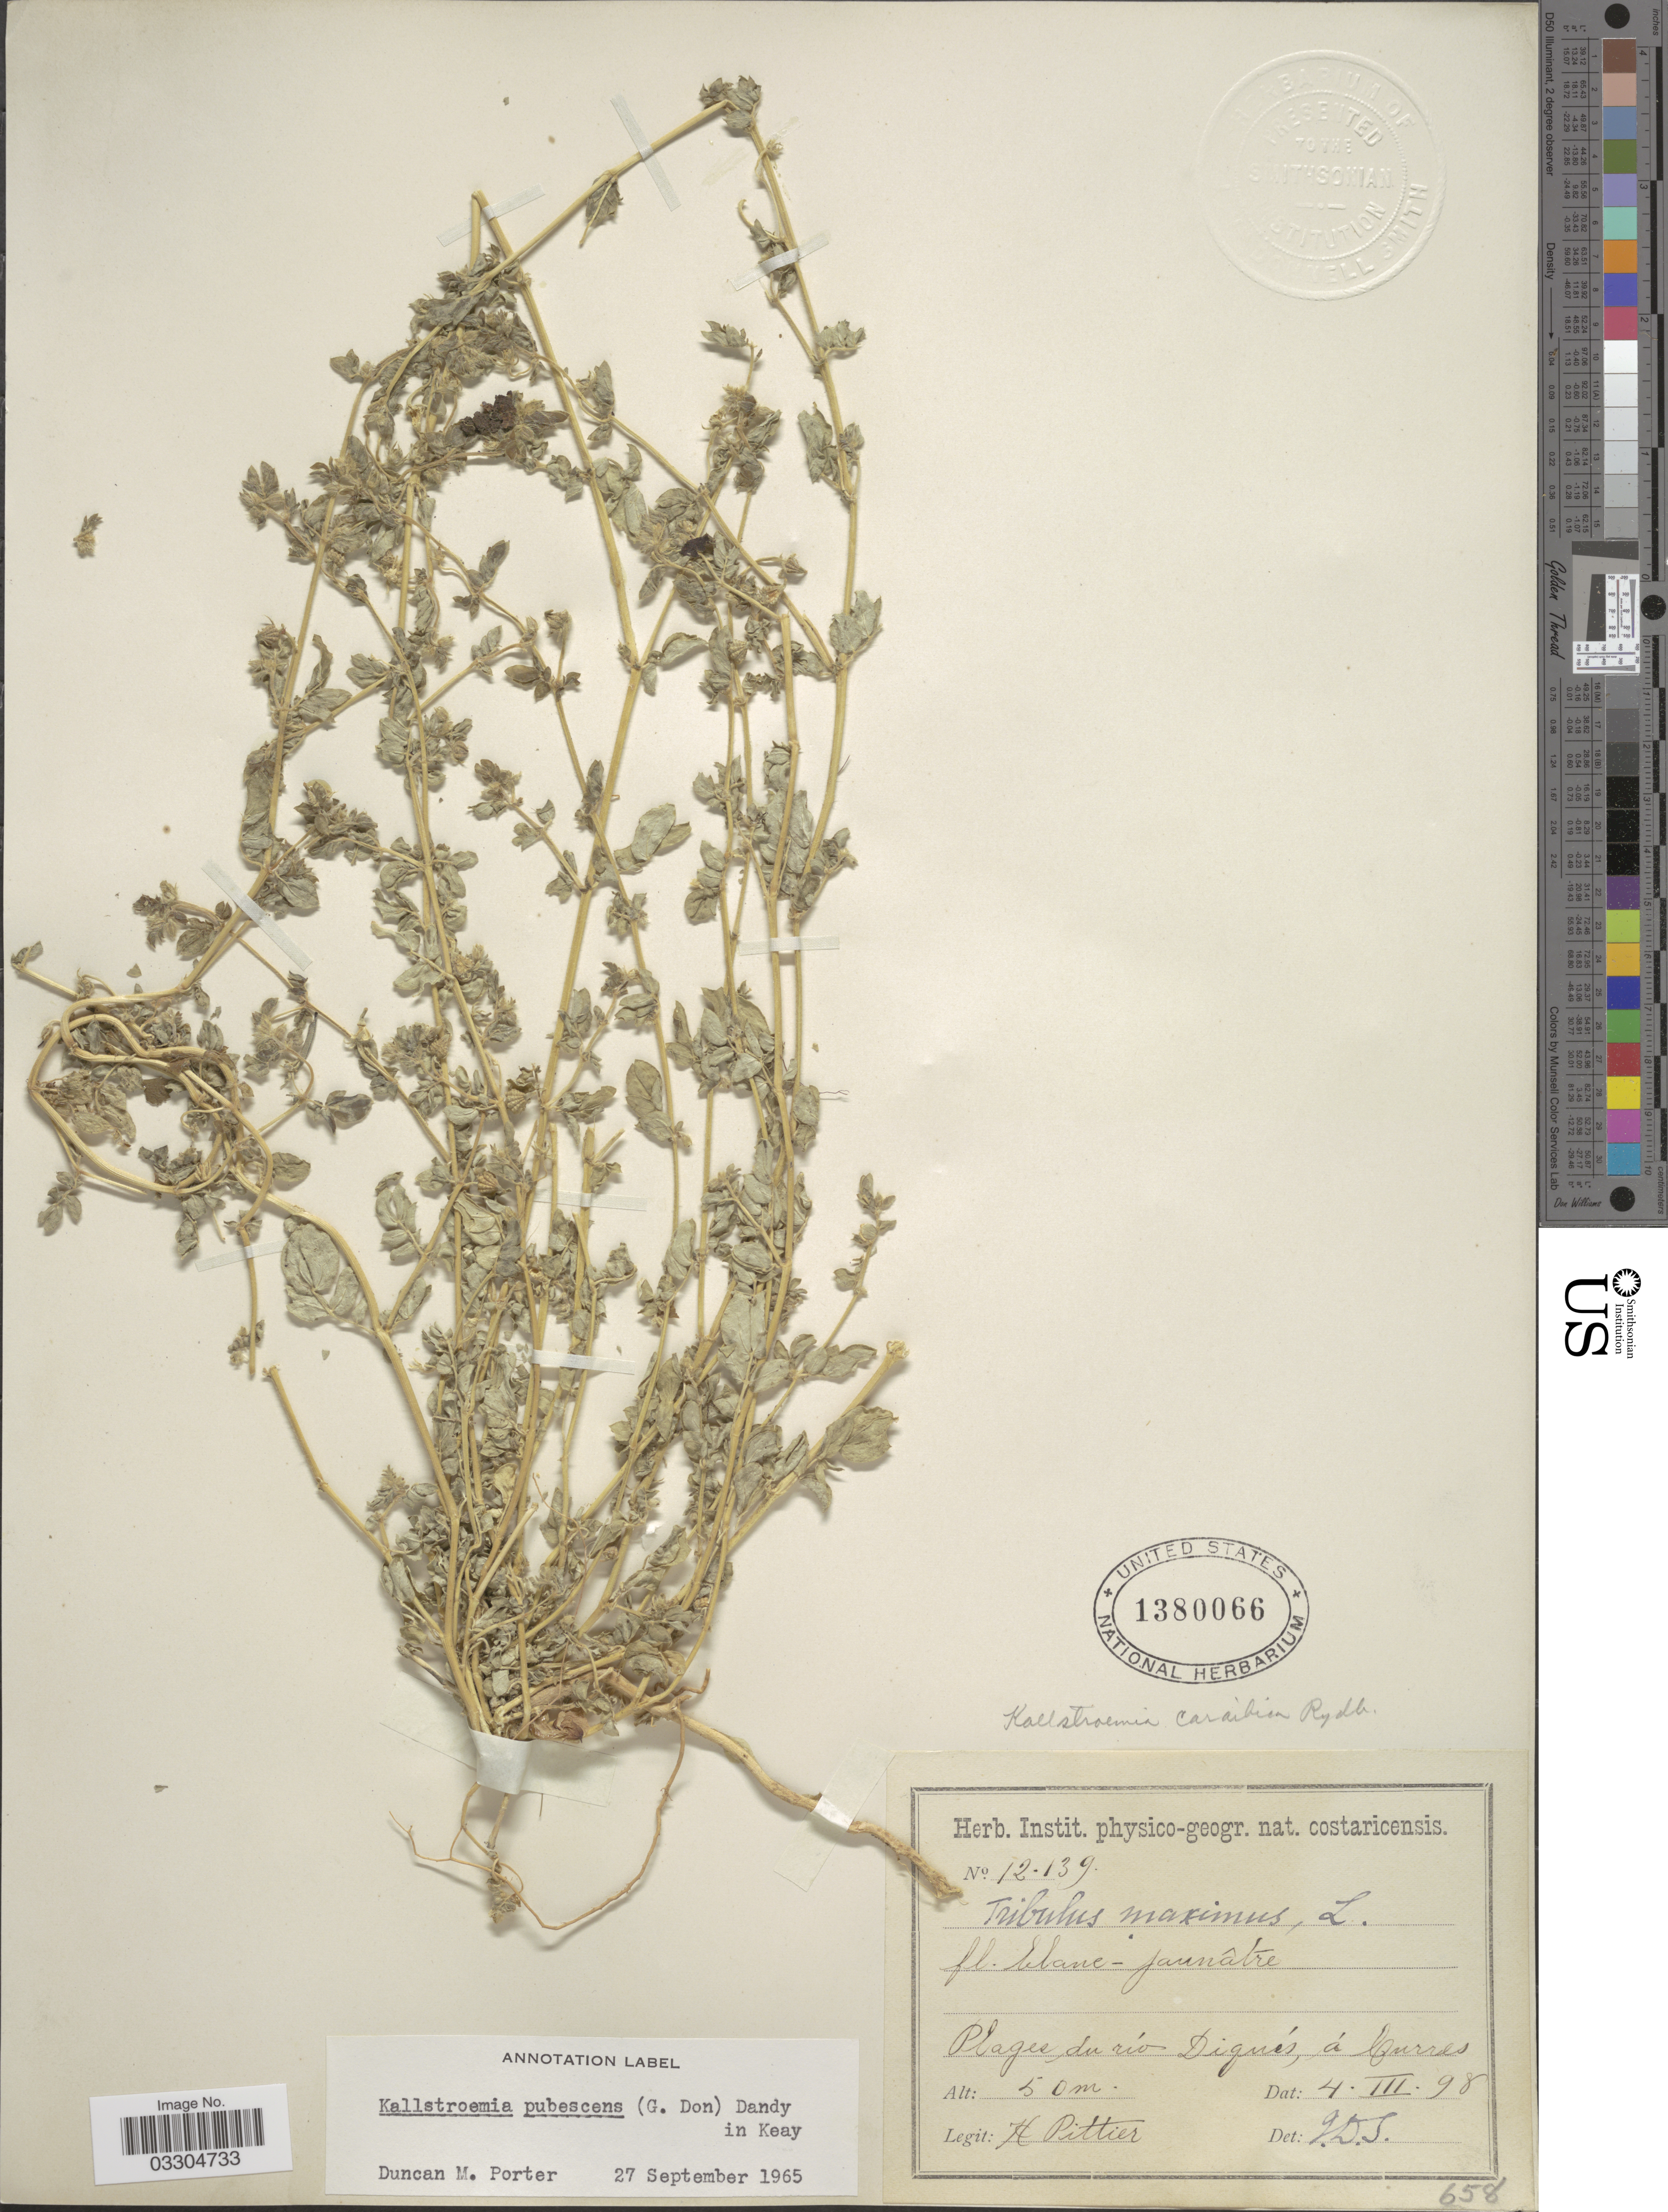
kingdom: Plantae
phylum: Tracheophyta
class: Magnoliopsida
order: Zygophyllales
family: Zygophyllaceae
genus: Kallstroemia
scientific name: Kallstroemia pubescens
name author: (G. Don) Dandy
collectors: H. F. Pittier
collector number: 12139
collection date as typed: Transcribed d/m/y: 4/3/98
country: Costa Rica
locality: Plages du río Diqués, á Curres.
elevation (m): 50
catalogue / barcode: US 1380066